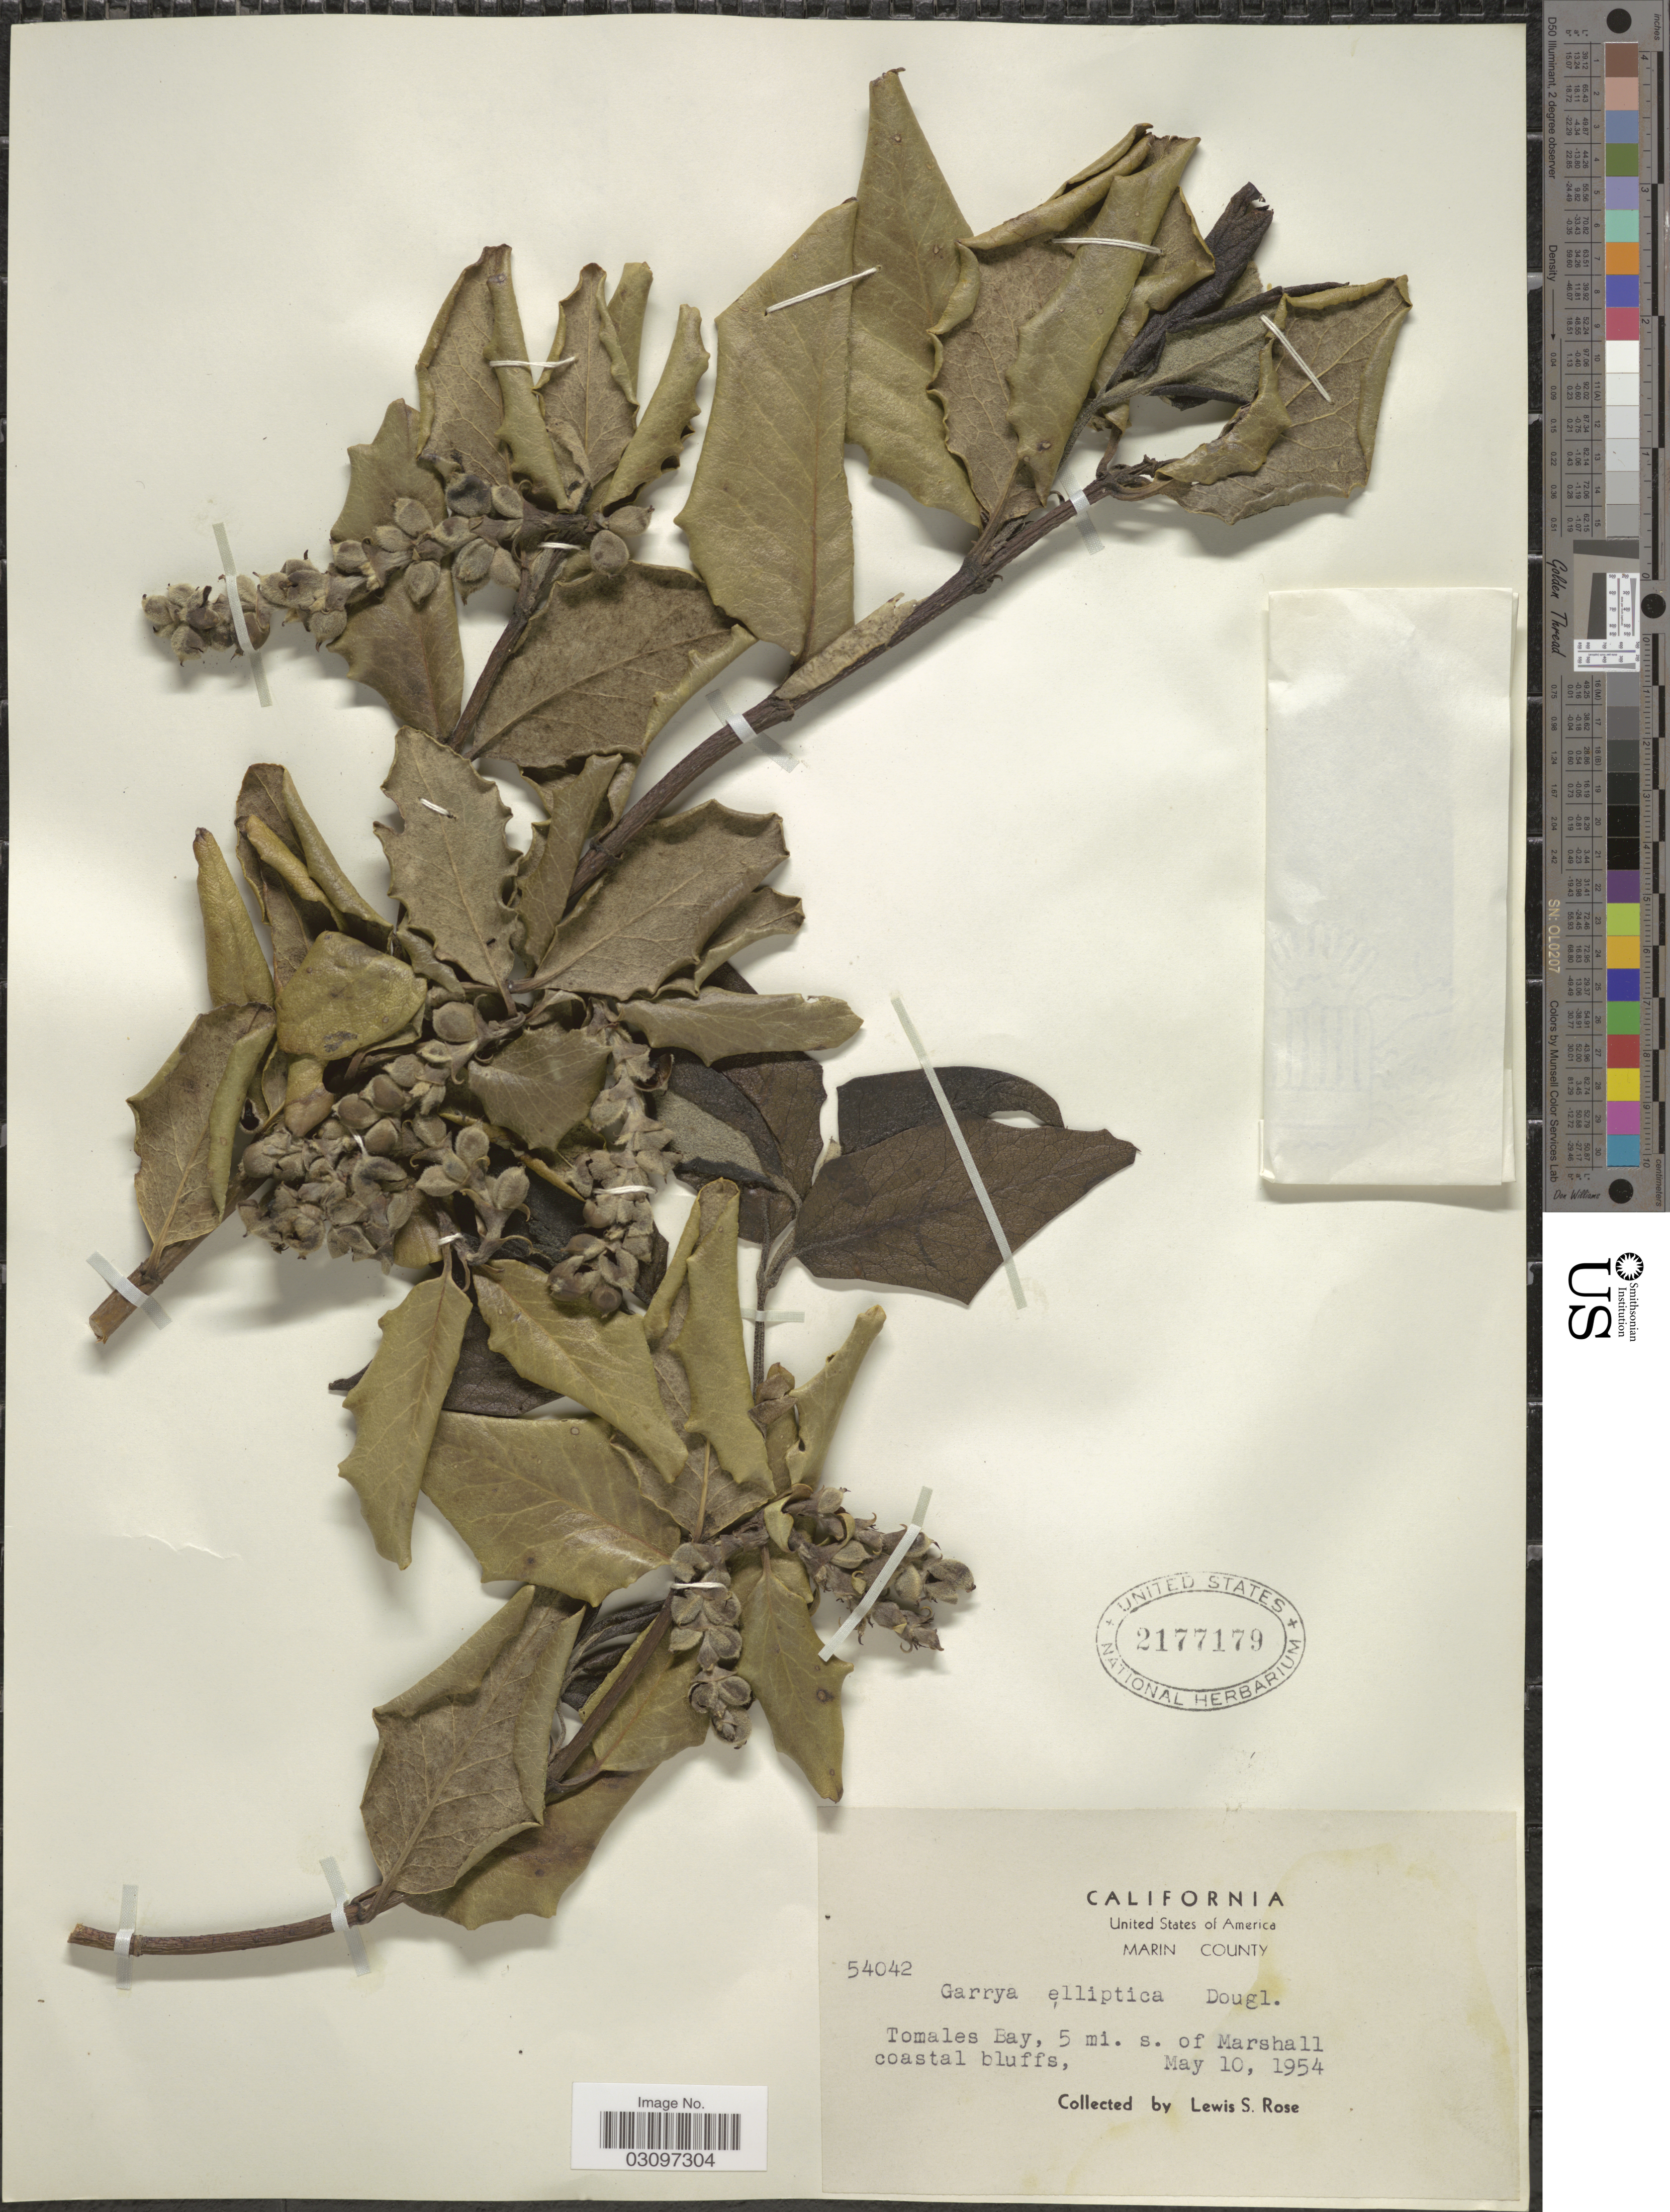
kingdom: Plantae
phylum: Tracheophyta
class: Magnoliopsida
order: Garryales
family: Garryaceae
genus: Garrya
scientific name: Garrya elliptica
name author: Douglas ex Lindl.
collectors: L. S. Rose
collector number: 54042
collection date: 1954-05-10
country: United States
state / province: California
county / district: Marin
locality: Marin County. Tomales Bay, 5 mi. s. of Marshall coastal bluffs.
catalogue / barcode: US 2177179